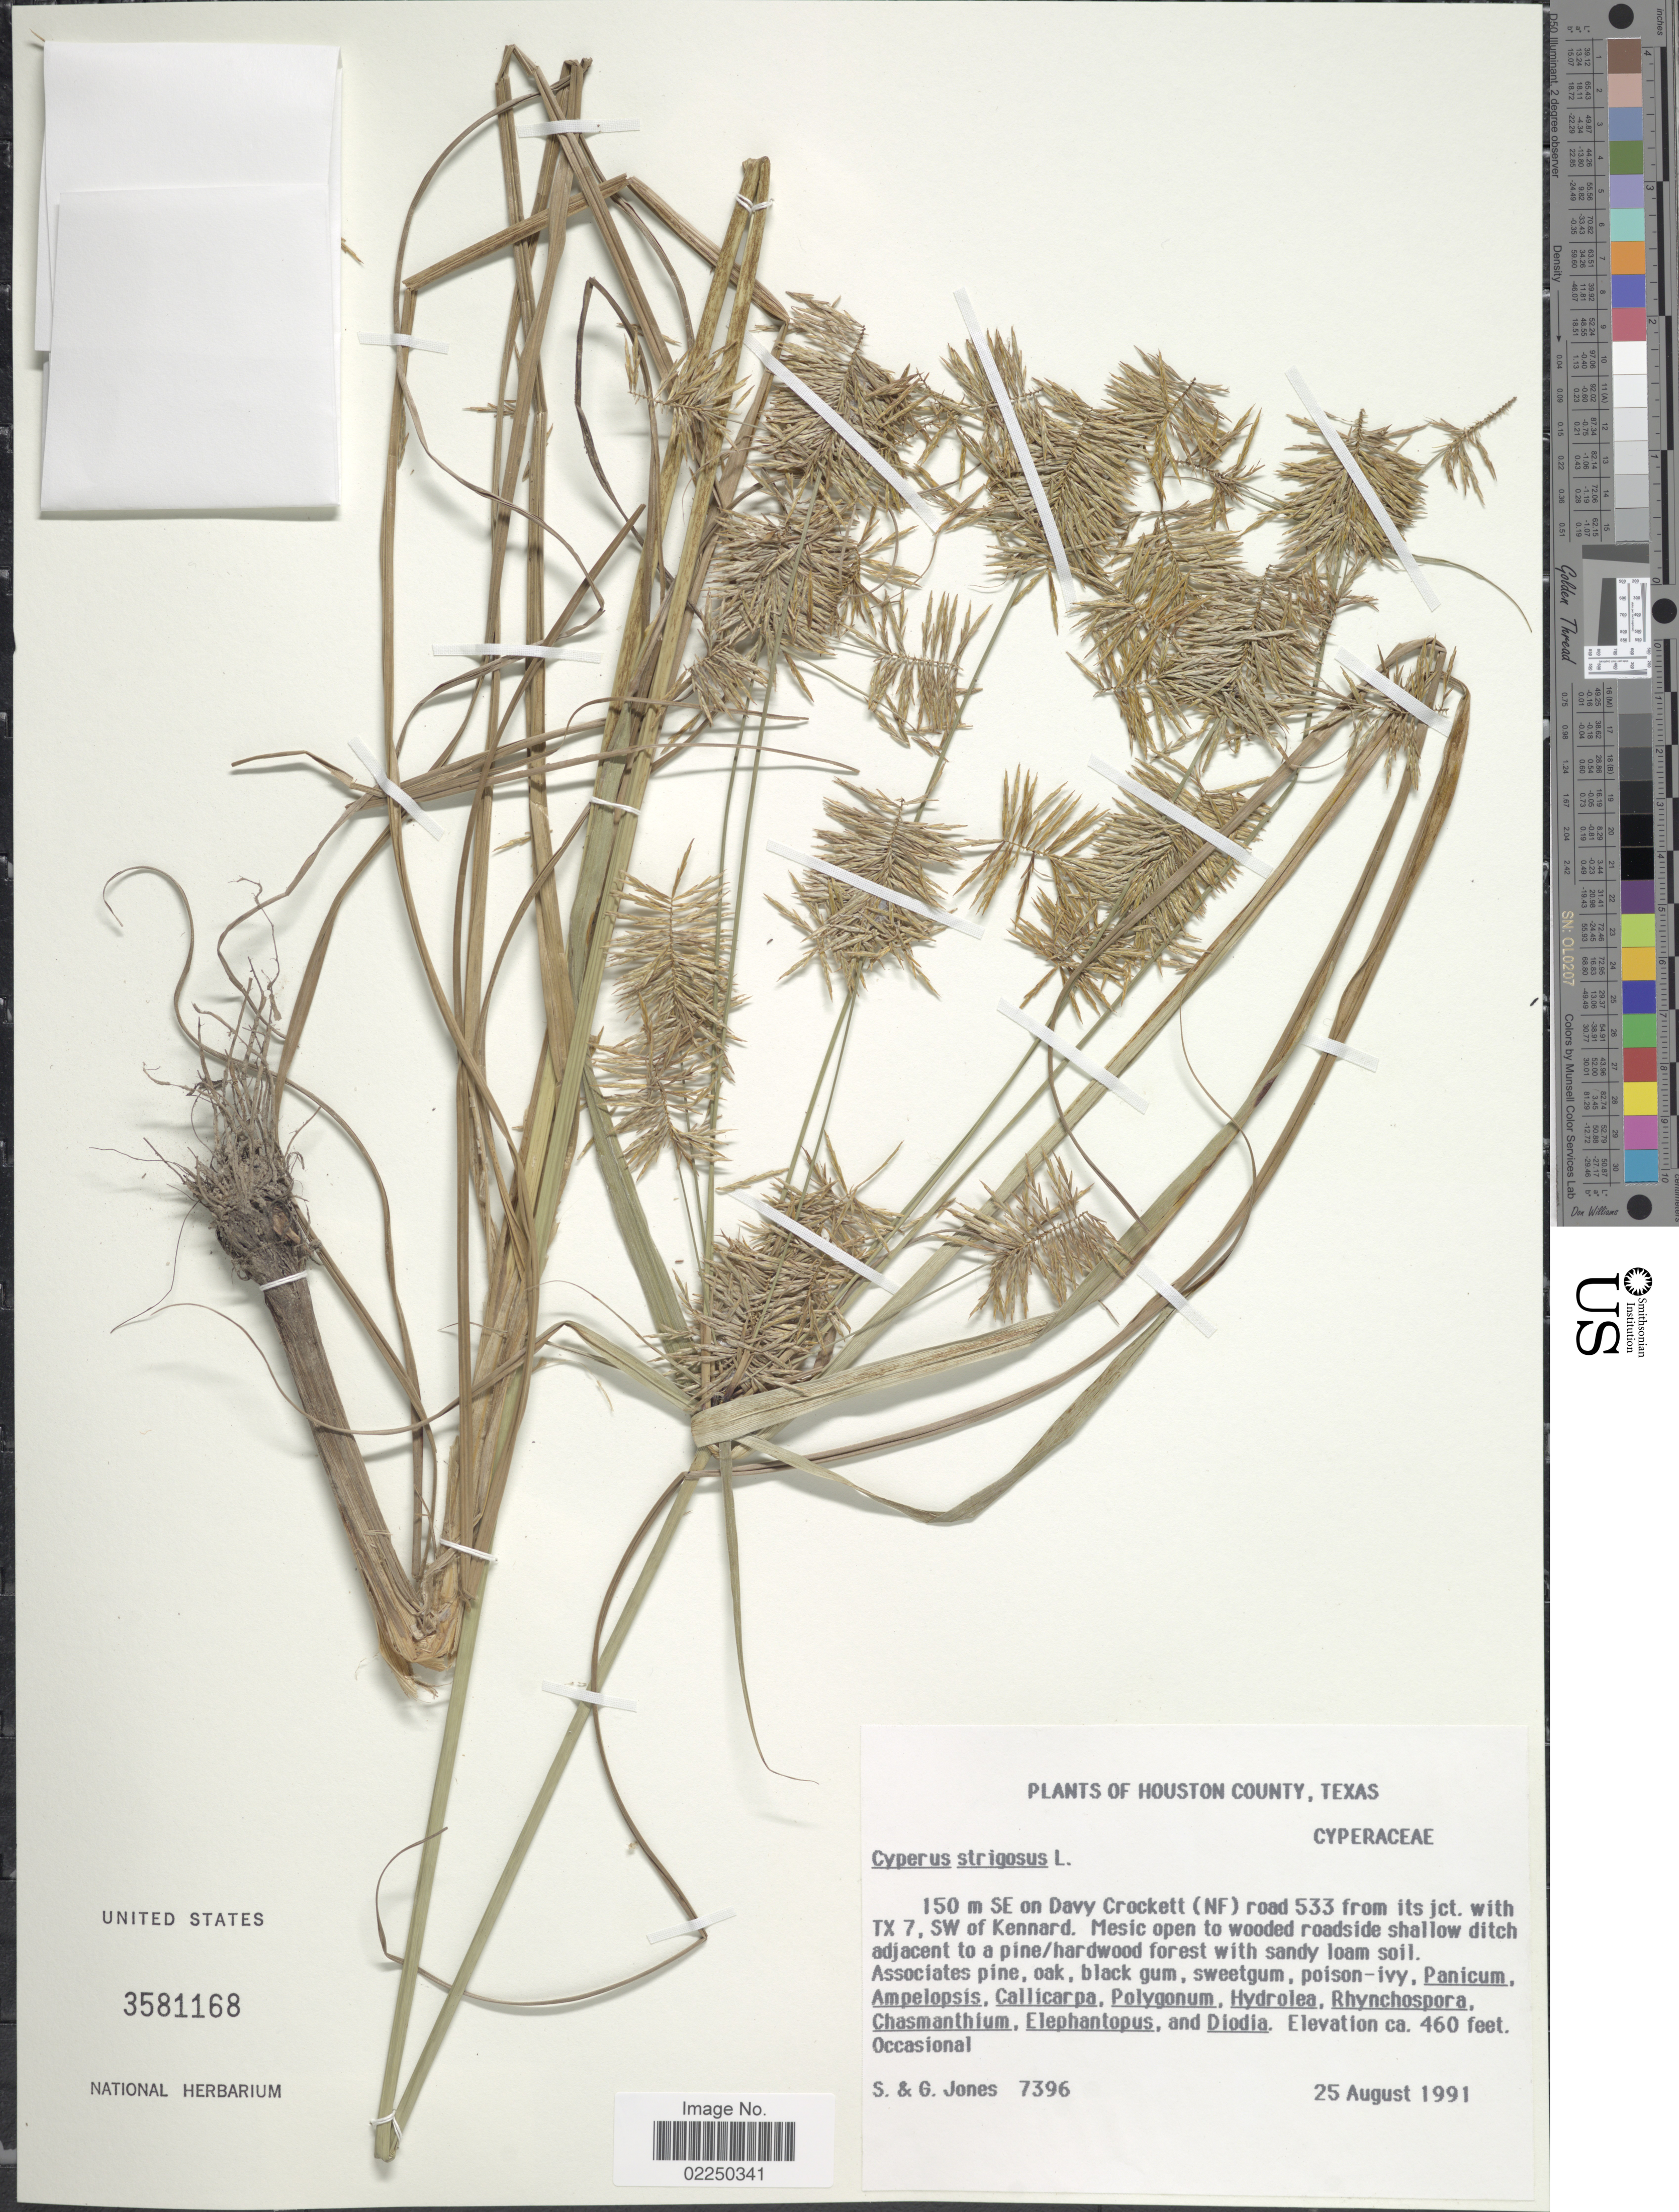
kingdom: Plantae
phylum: Tracheophyta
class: Liliopsida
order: Poales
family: Cyperaceae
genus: Cyperus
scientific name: Cyperus strigosus L.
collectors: S. Jones & G. Jones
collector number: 7396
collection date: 1991-08-25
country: United States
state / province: Texas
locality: Houston County, 150 m SE on Davy Crockett (NF) road 533 fom its jct. with TX 7, SW of Kennard, mesic open to wooded roadside shallow ditch adjacent to a pine/ hardwood forest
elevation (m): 140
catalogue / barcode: US 3581168